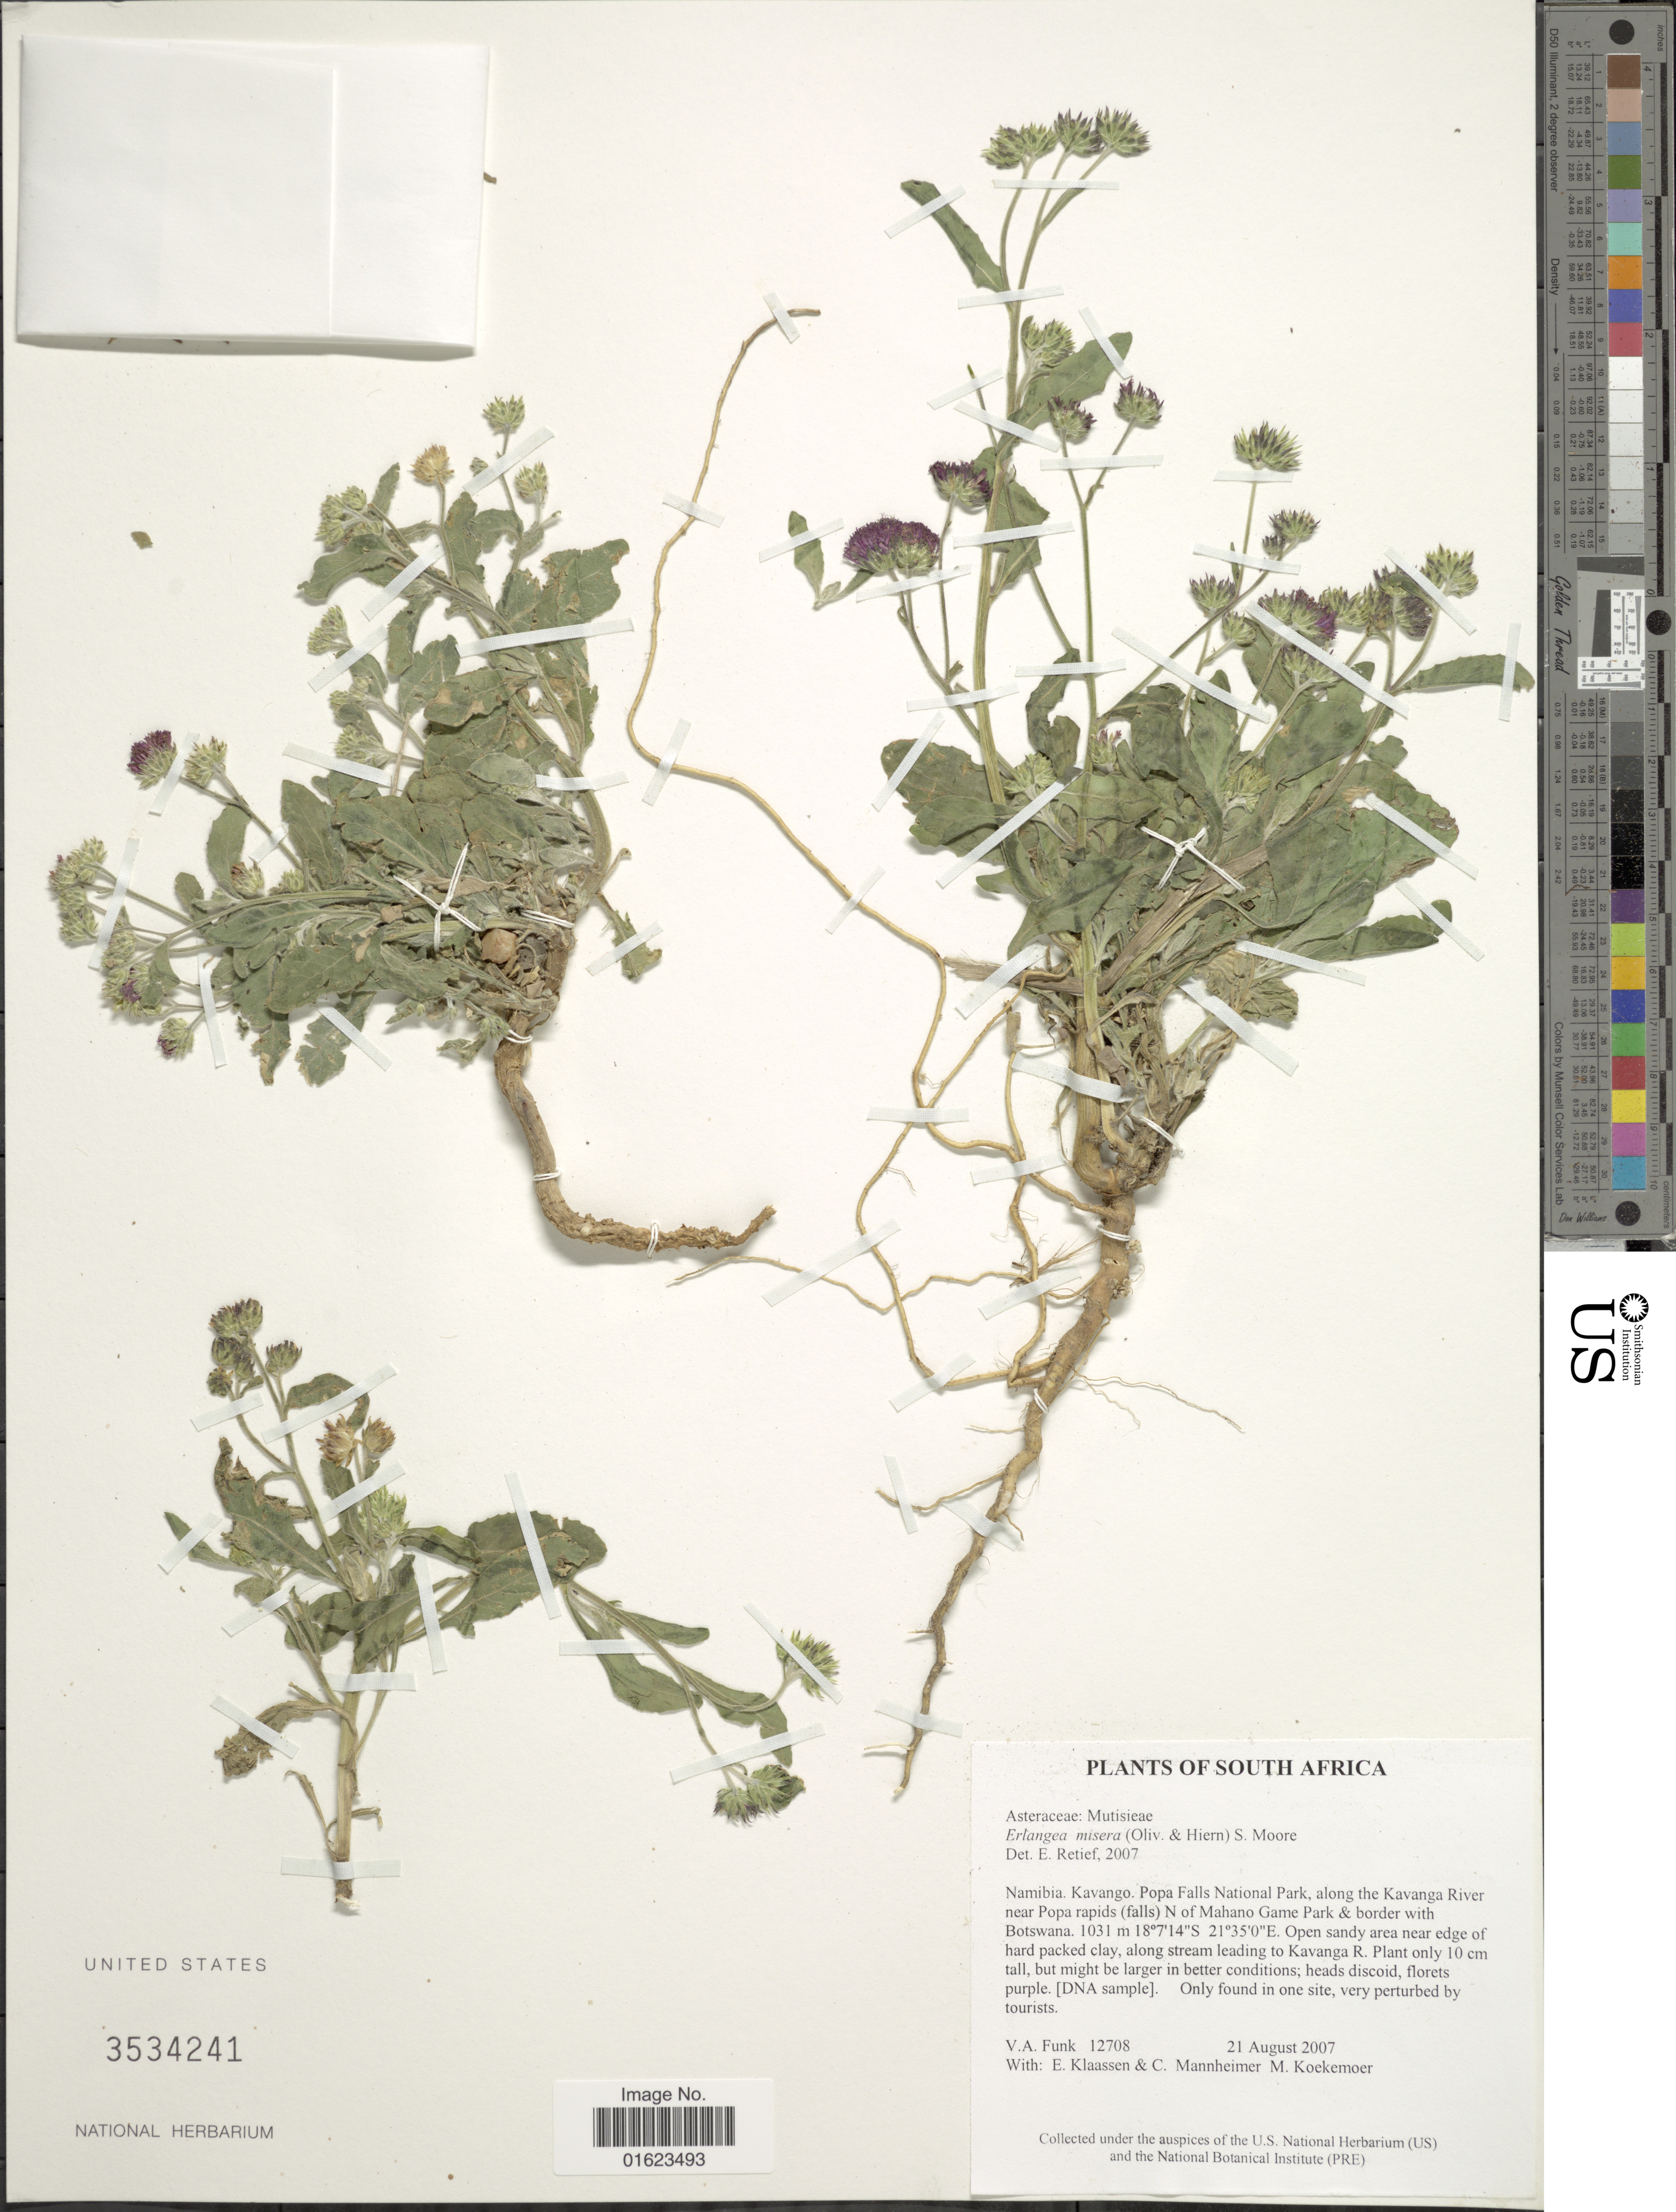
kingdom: Plantae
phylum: Tracheophyta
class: Magnoliopsida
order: Asterales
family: Asteraceae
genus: Erlangea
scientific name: Erlangea misera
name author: (Oliv. & Hiern) S. Moore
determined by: Retief, E.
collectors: V. Funk, E. S. Klaassen, C. A. Mannheimer & M. Koekemoer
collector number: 12708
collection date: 2007-08-21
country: Namibia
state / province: Kavango East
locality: Popa Falls National Park, along the Kavanga River near Popa Rapids (falls) N of Mahano Game Park & border with Botswana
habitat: Open sandy area near edge of hard packed clay, along stream leading to Kavanga R.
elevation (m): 1031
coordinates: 16.96015, 91.26111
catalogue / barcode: US 3534241